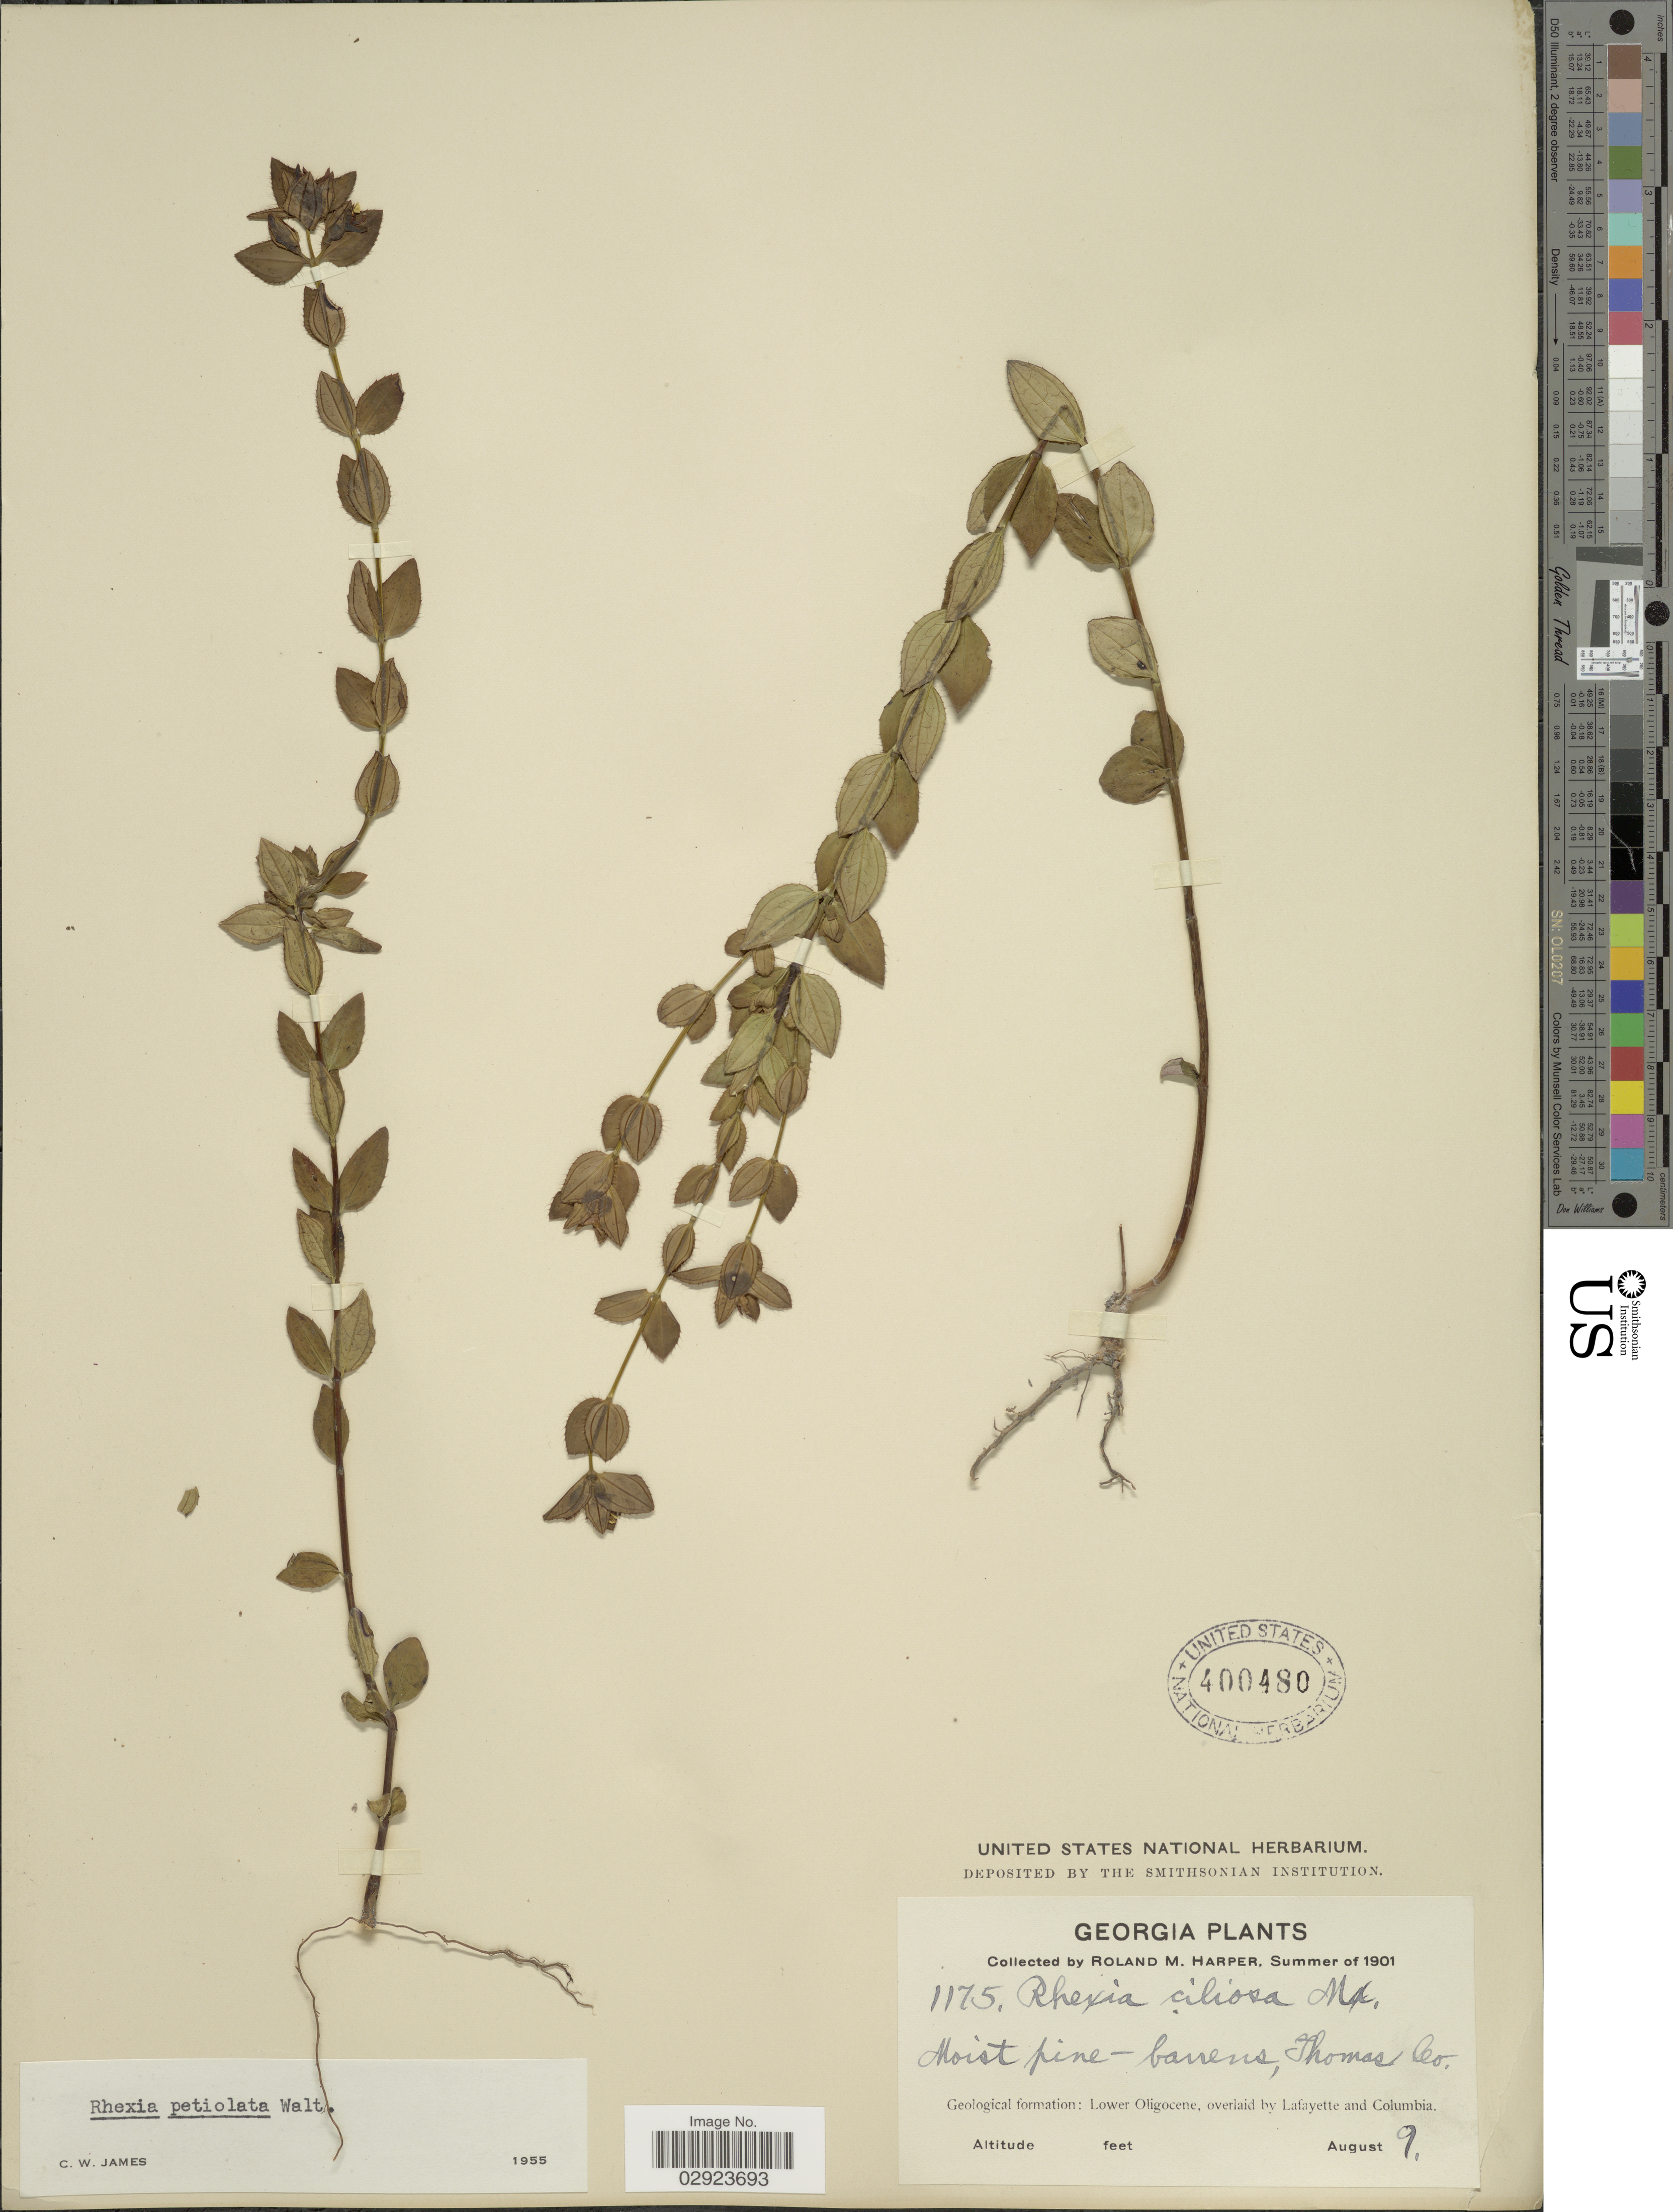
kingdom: Plantae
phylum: Tracheophyta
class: Magnoliopsida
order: Myrtales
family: Melastomataceae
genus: Rhexia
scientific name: Rhexia petiolata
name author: Walter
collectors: R. M. Harper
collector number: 1175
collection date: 1901-08-09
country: United States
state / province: Georgia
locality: Thomas Co. Geological formation: Lower Oligocene, overlaid by Lafayette and Columbia.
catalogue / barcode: US 400480